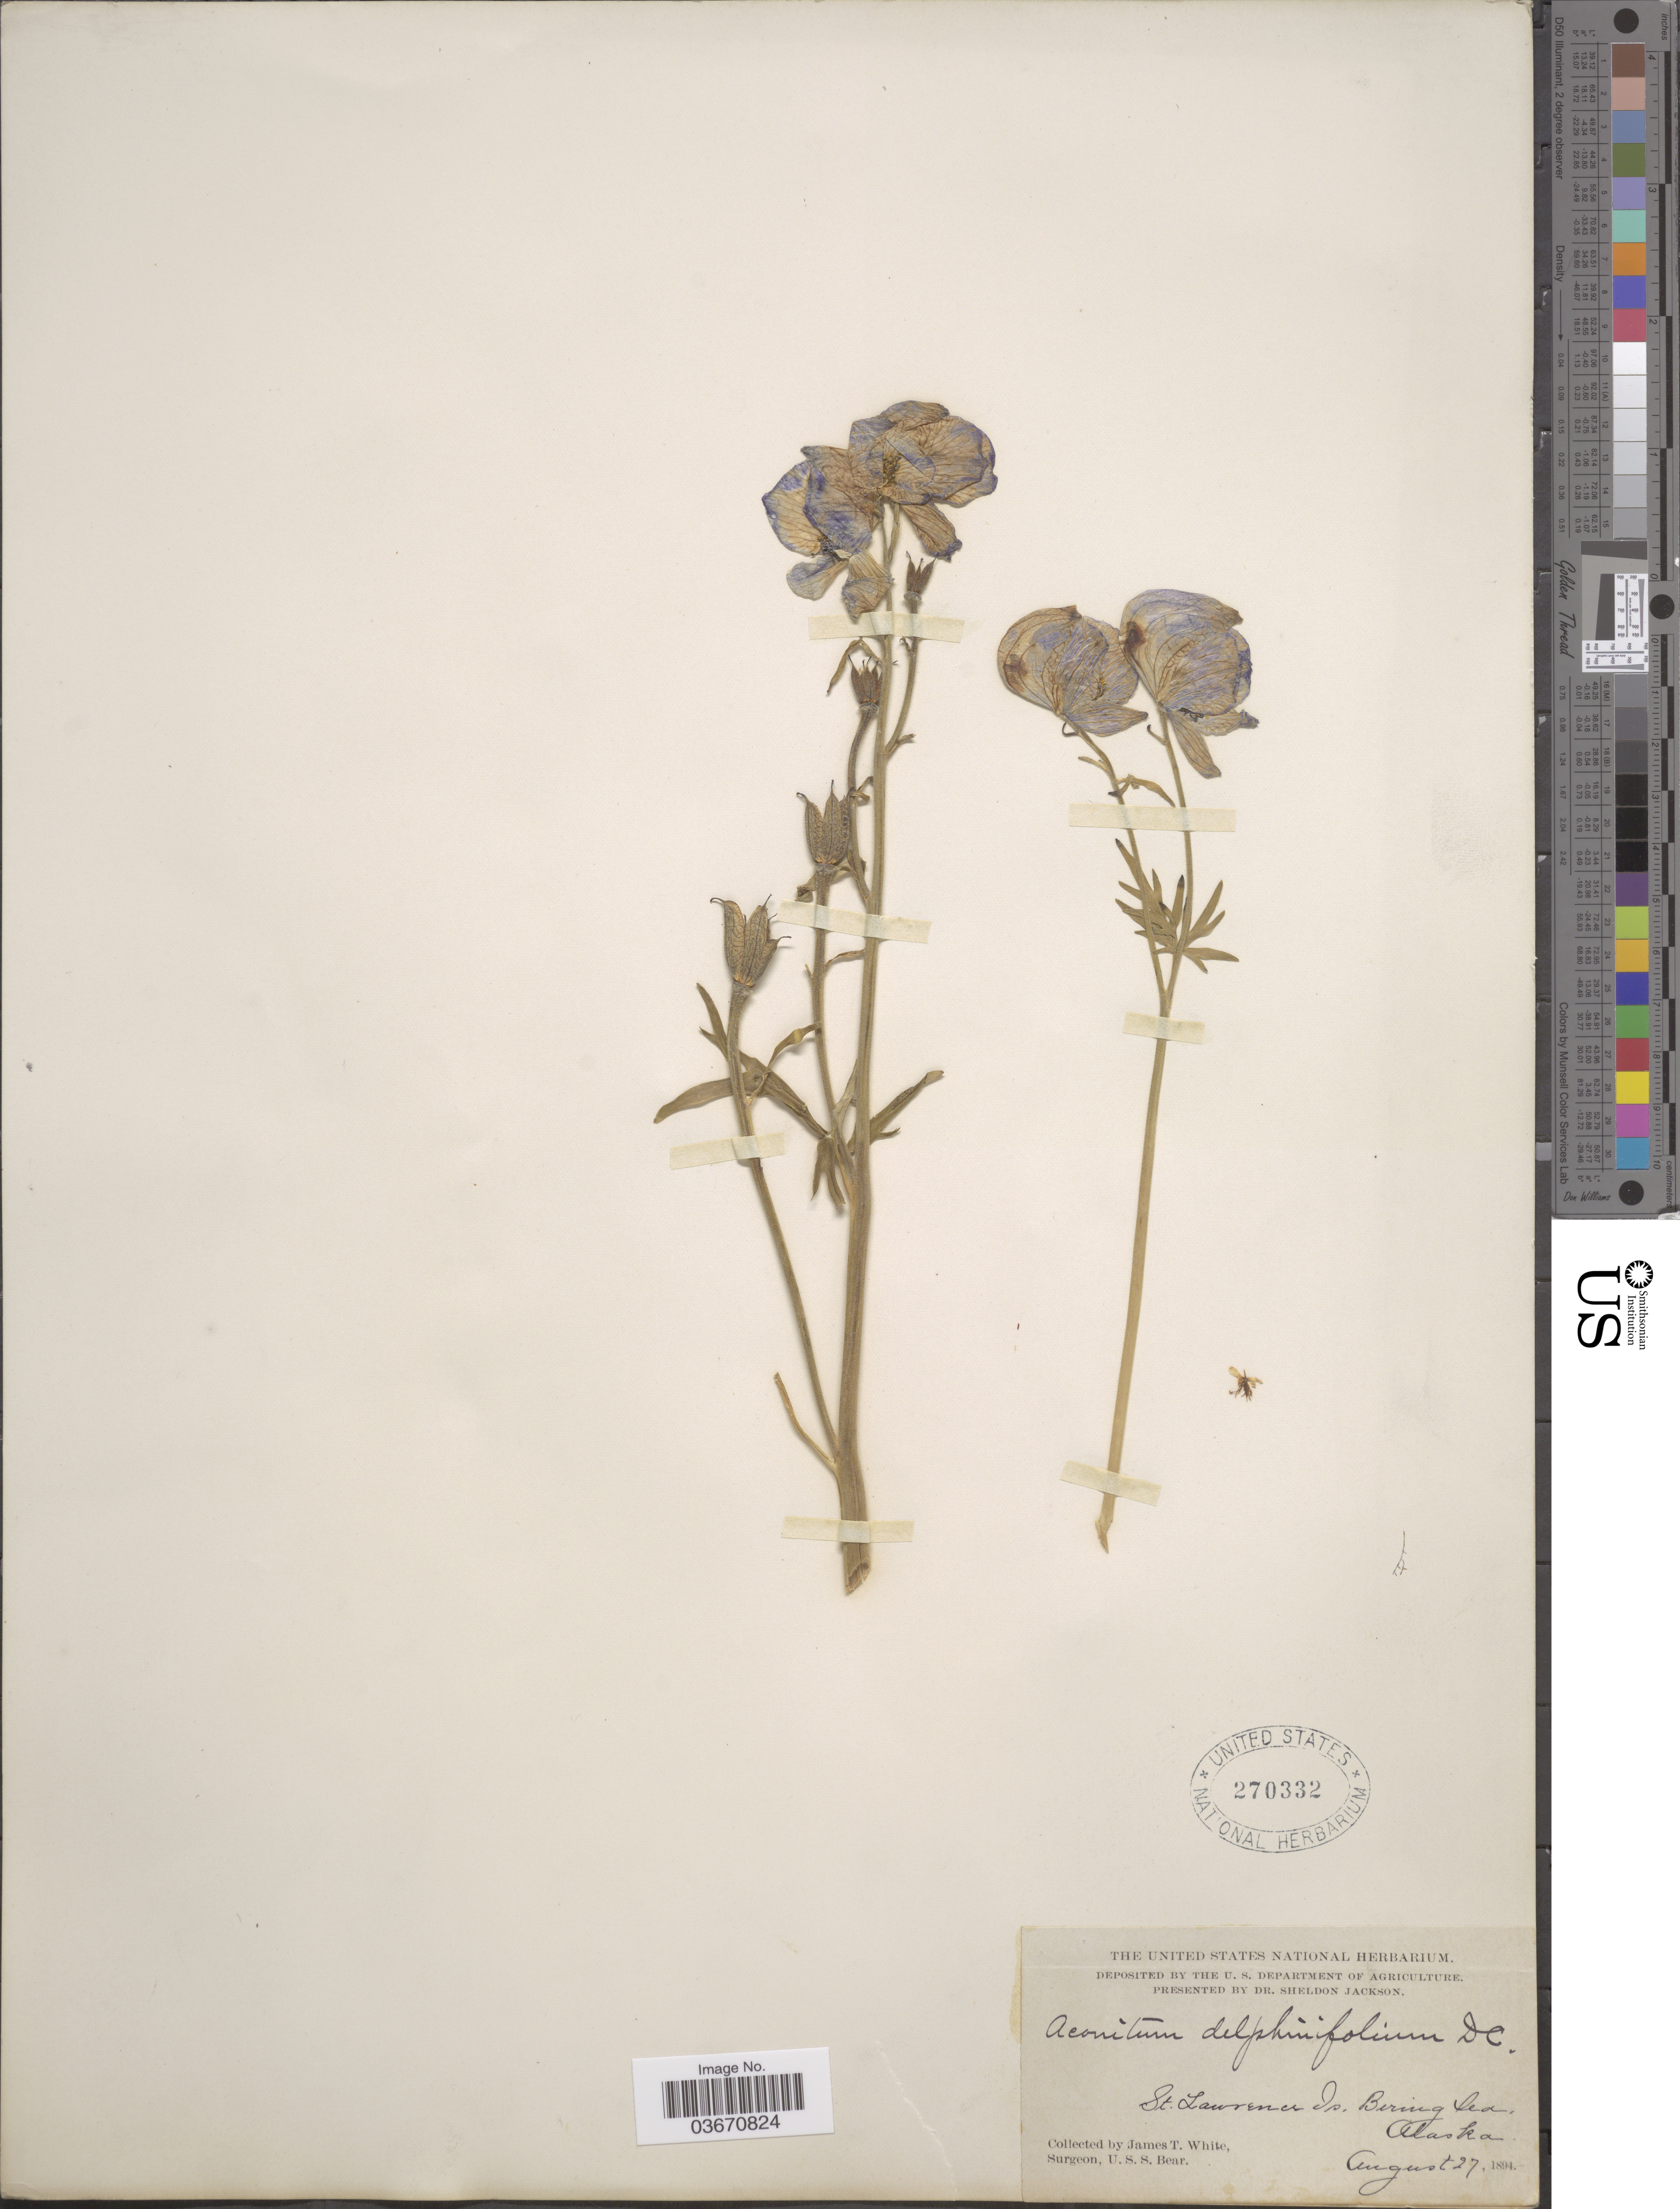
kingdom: Plantae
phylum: Tracheophyta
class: Magnoliopsida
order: Ranunculales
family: Ranunculaceae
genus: Aconitum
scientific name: Aconitum delphinifolium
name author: DC.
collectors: J. T. White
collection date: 1894-08-27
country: United States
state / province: Alaska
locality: St. Lawrence Is, Bering Sea.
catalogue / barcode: US 270332